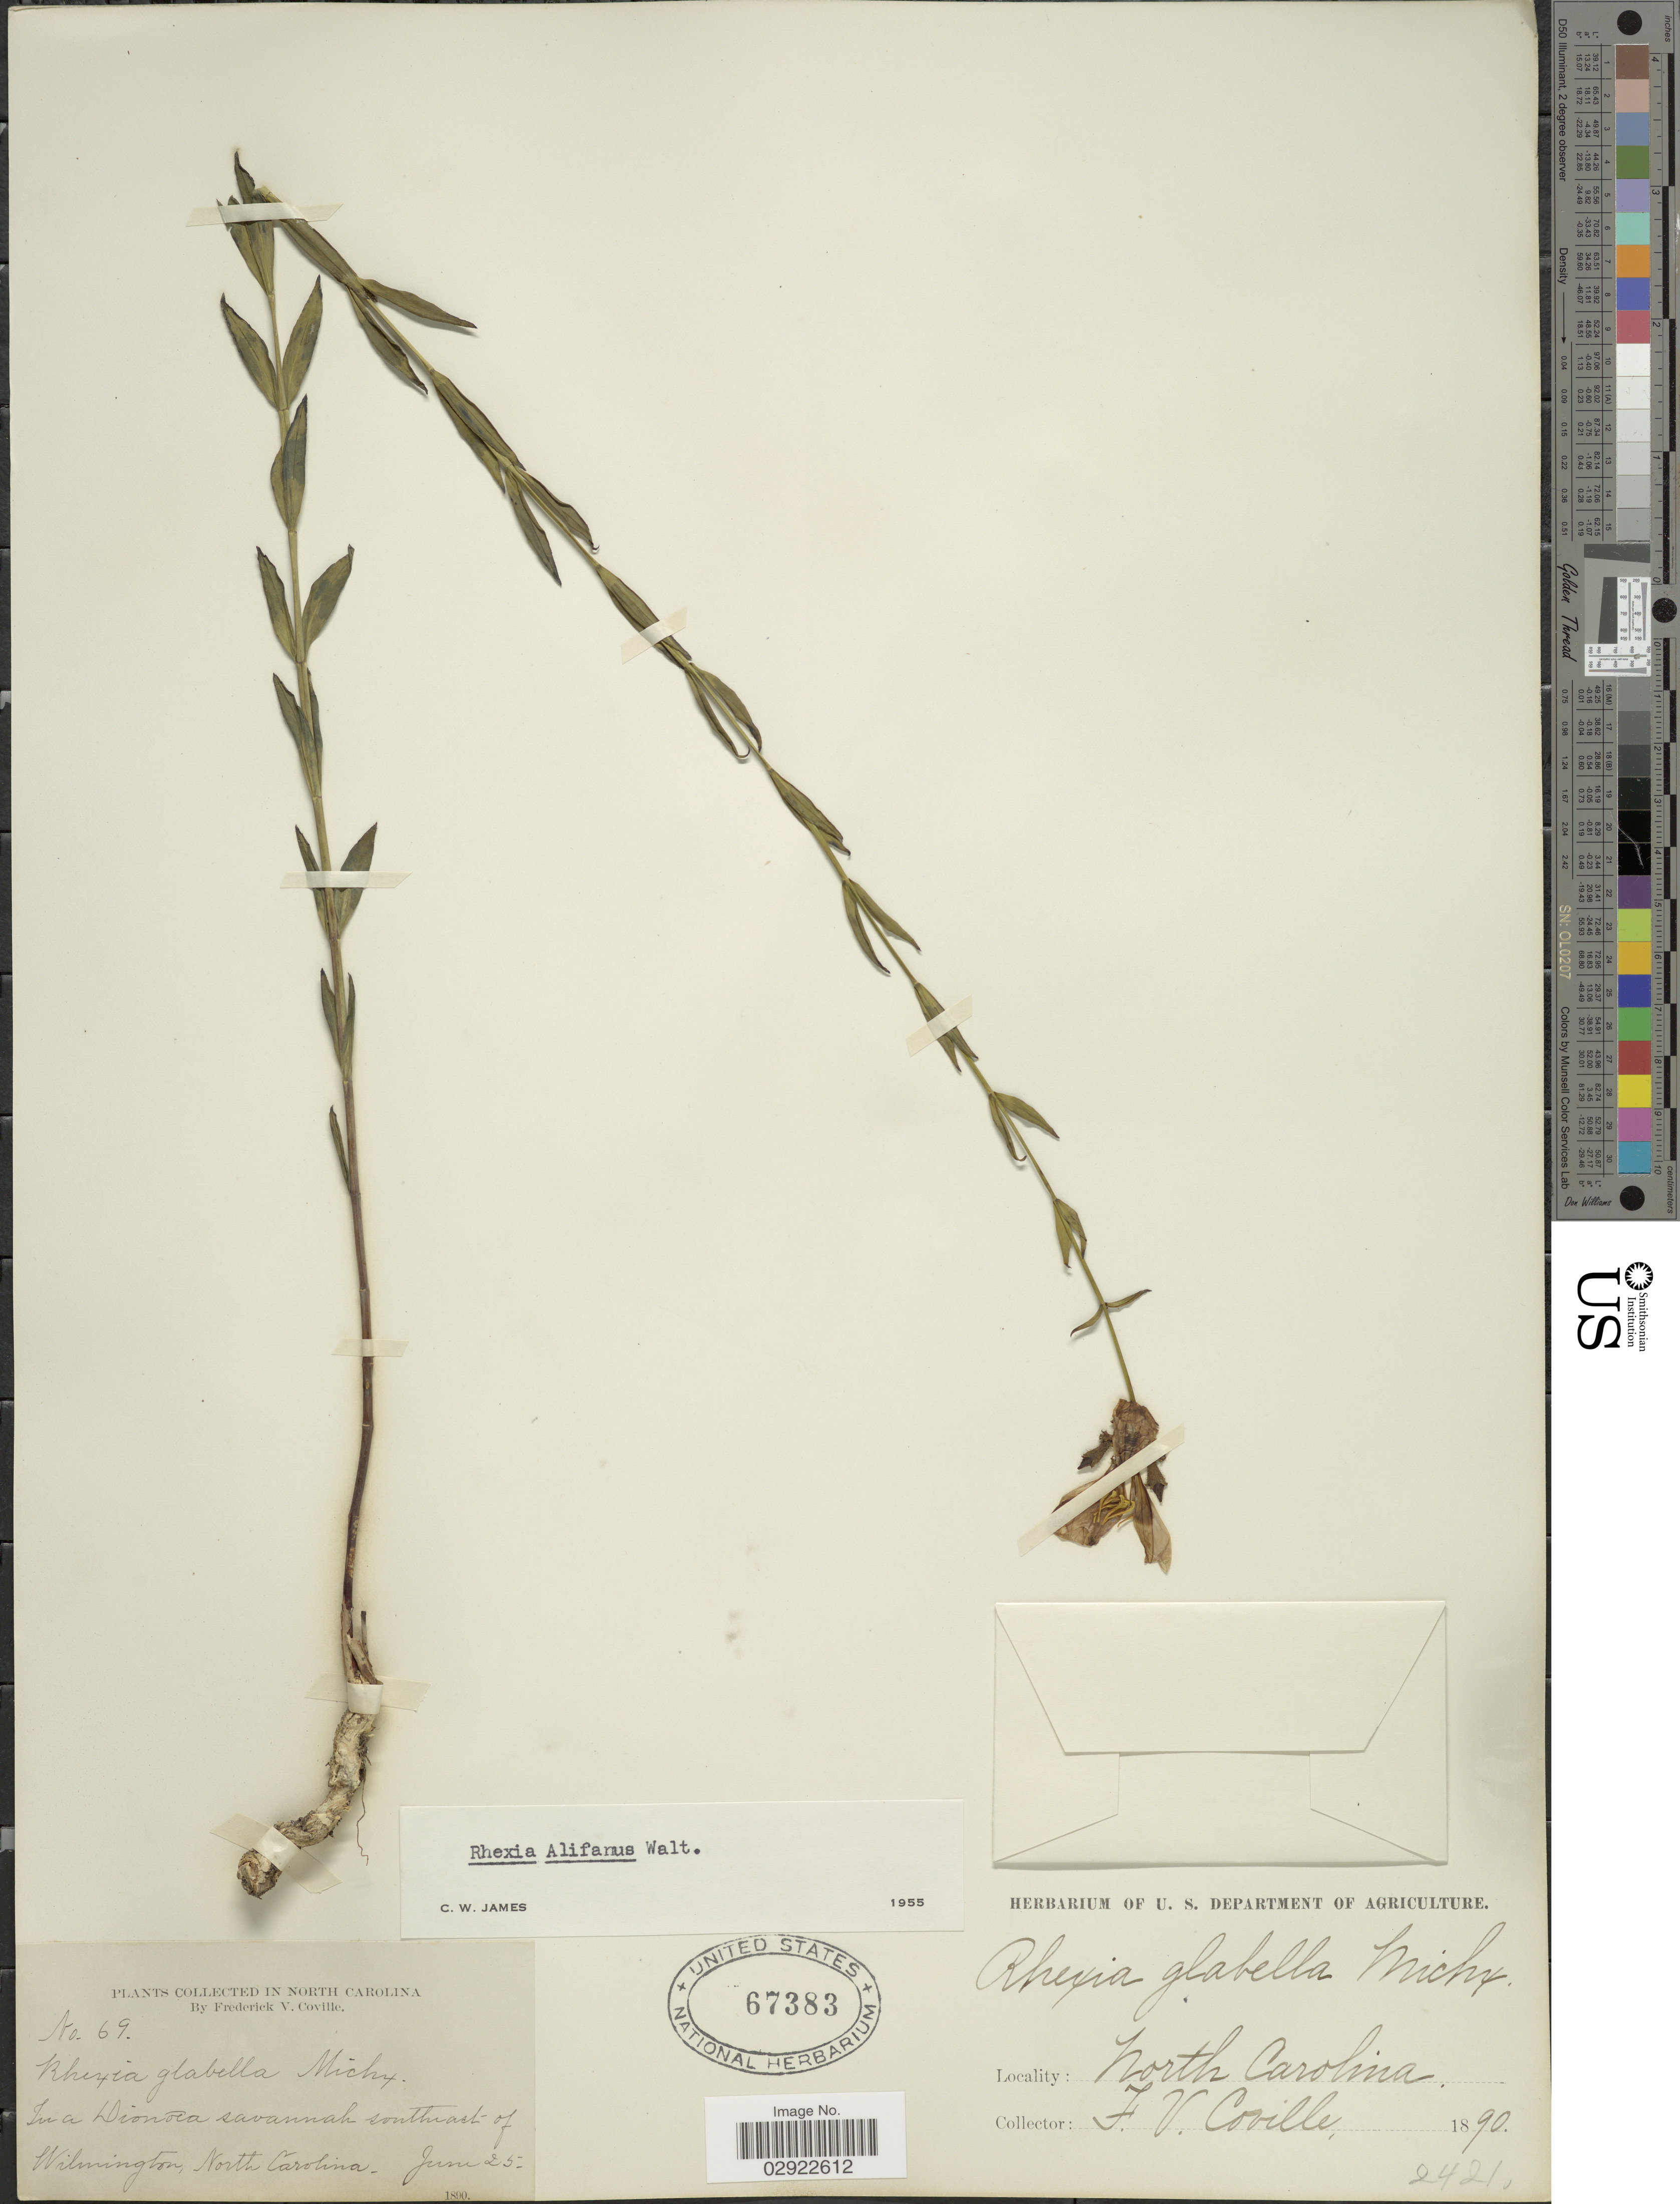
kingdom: Plantae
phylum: Tracheophyta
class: Magnoliopsida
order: Myrtales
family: Melastomataceae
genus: Rhexia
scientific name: Rhexia alifanus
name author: Walter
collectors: F. V. Coville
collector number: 69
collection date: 1890-06-25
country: United States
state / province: North Carolina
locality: In Dionoca savannah southeast of Wilmington, North Carolina.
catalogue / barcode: US 67383